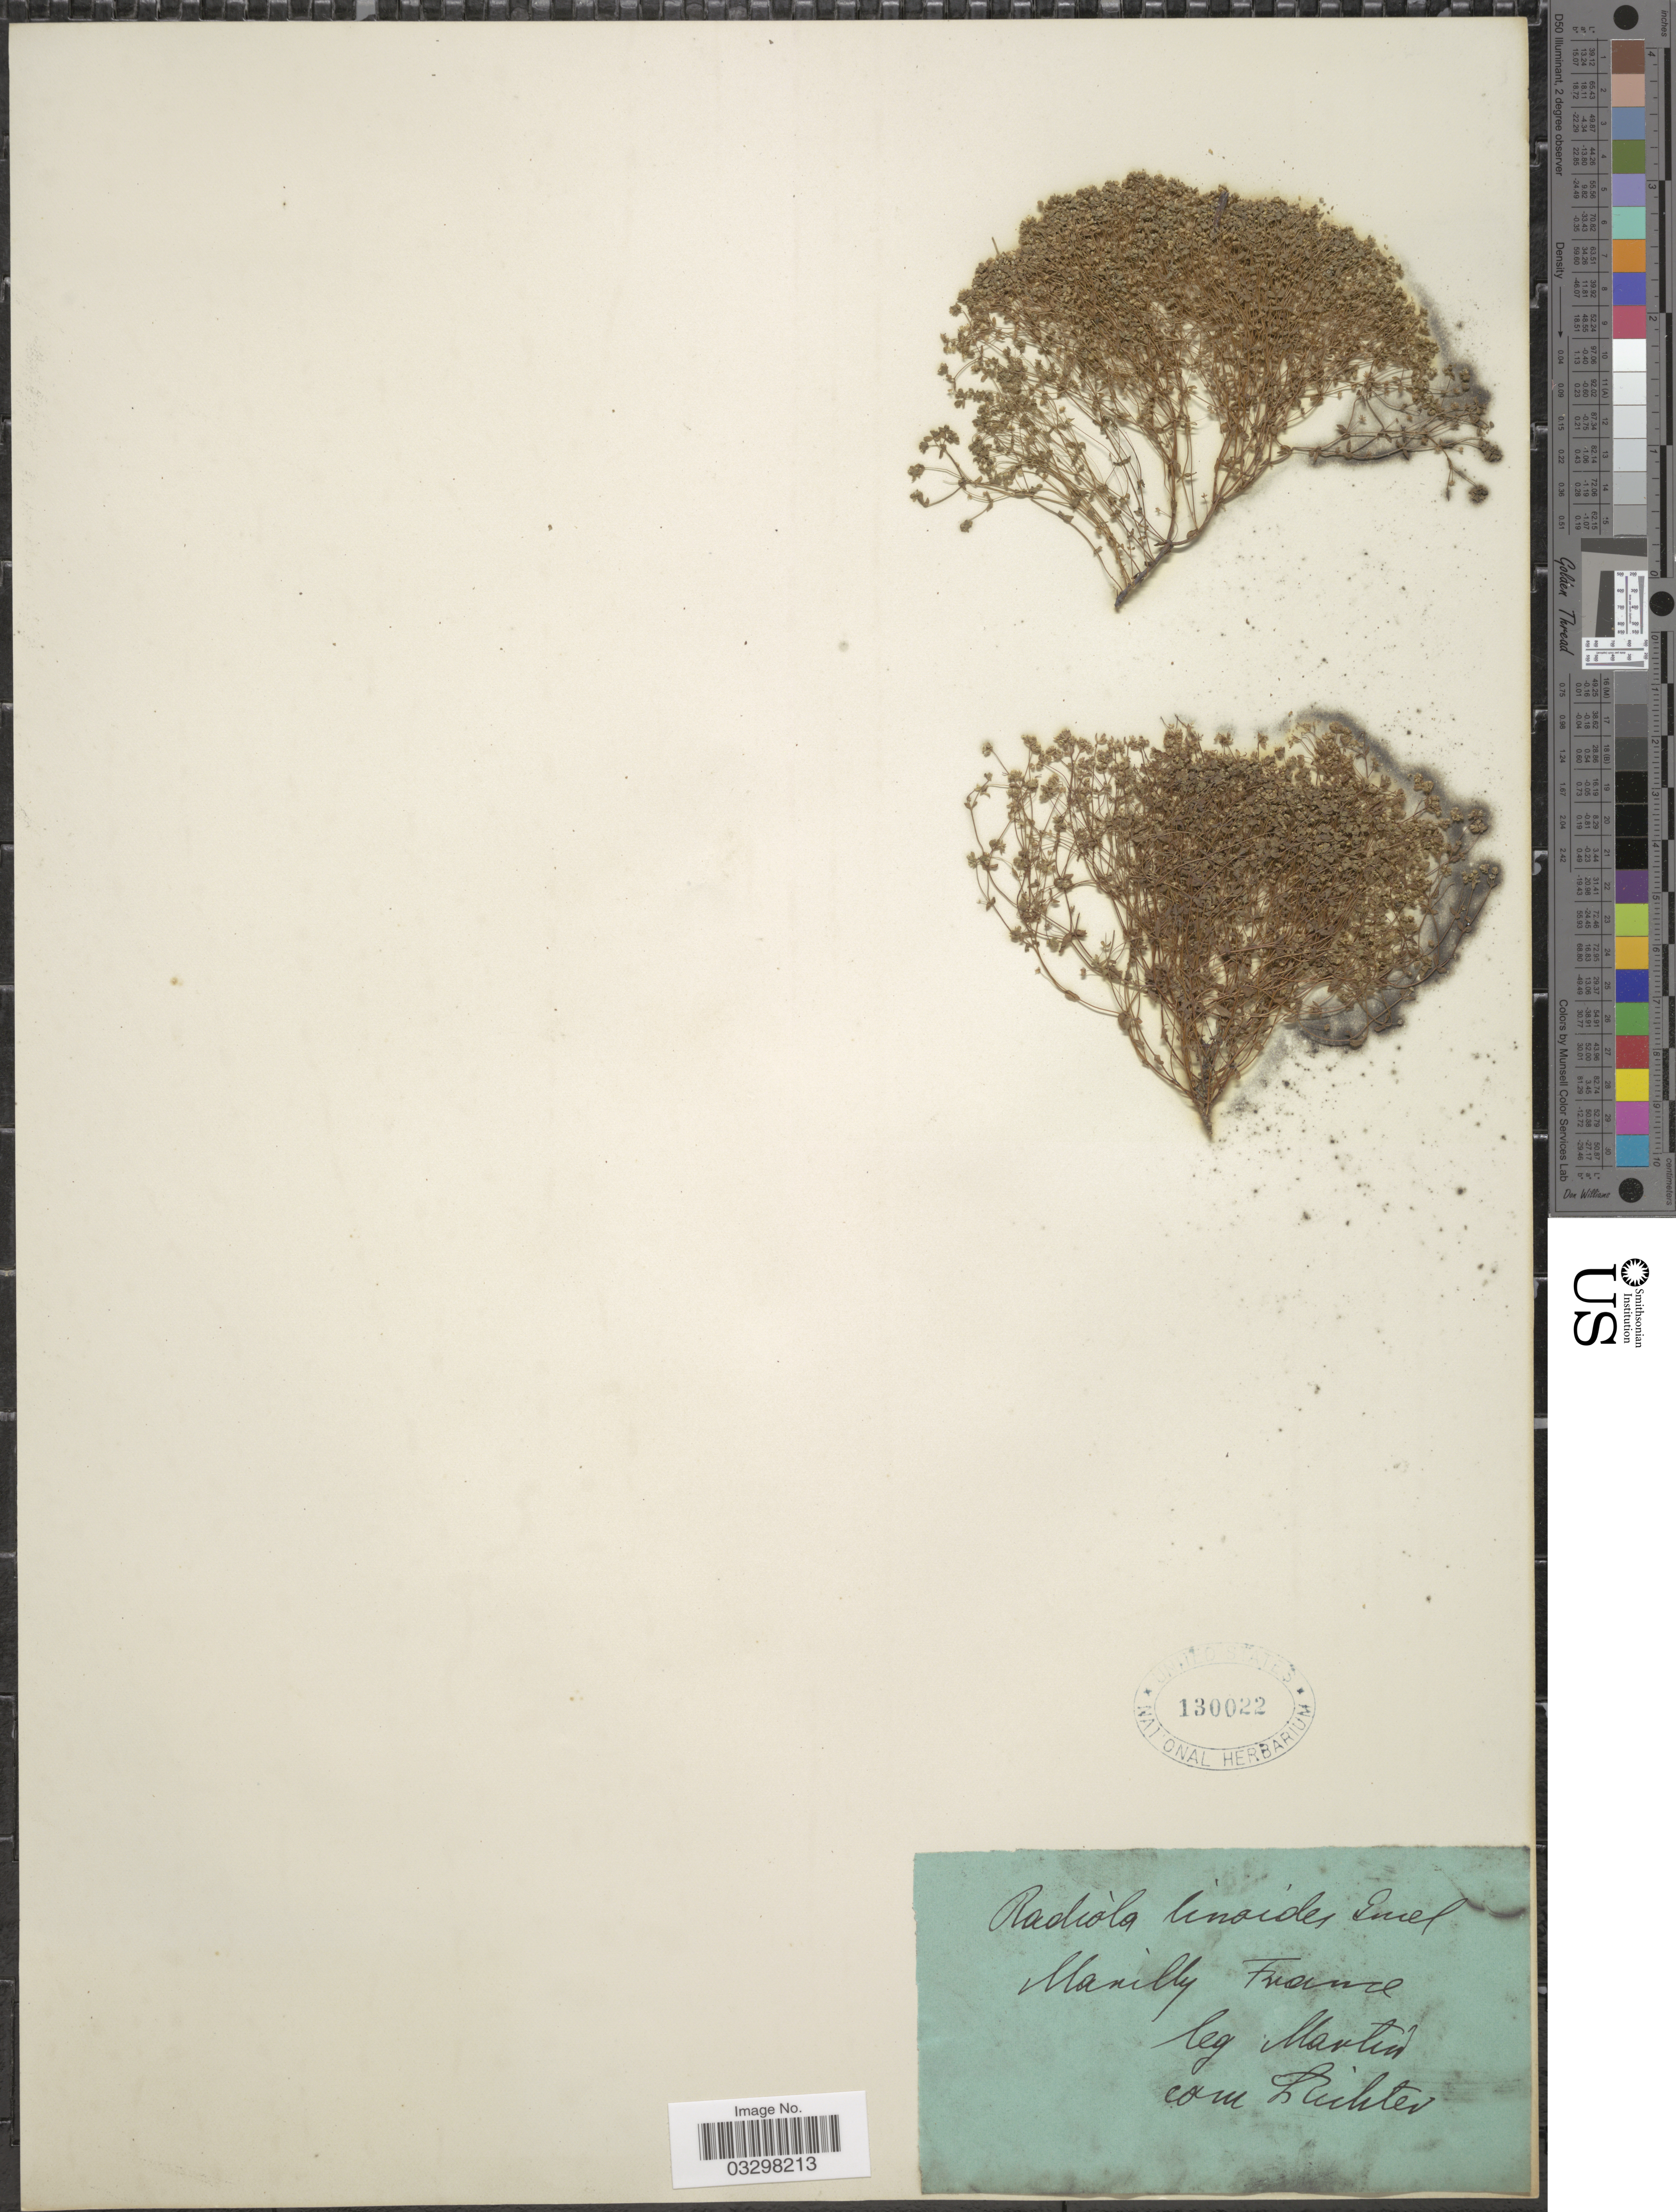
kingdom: Plantae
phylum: Tracheophyta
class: Magnoliopsida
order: Malpighiales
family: Linaceae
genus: Radiola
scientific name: Radiola linoides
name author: Roth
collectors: Martin, --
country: France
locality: Manilly France.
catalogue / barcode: US 130022